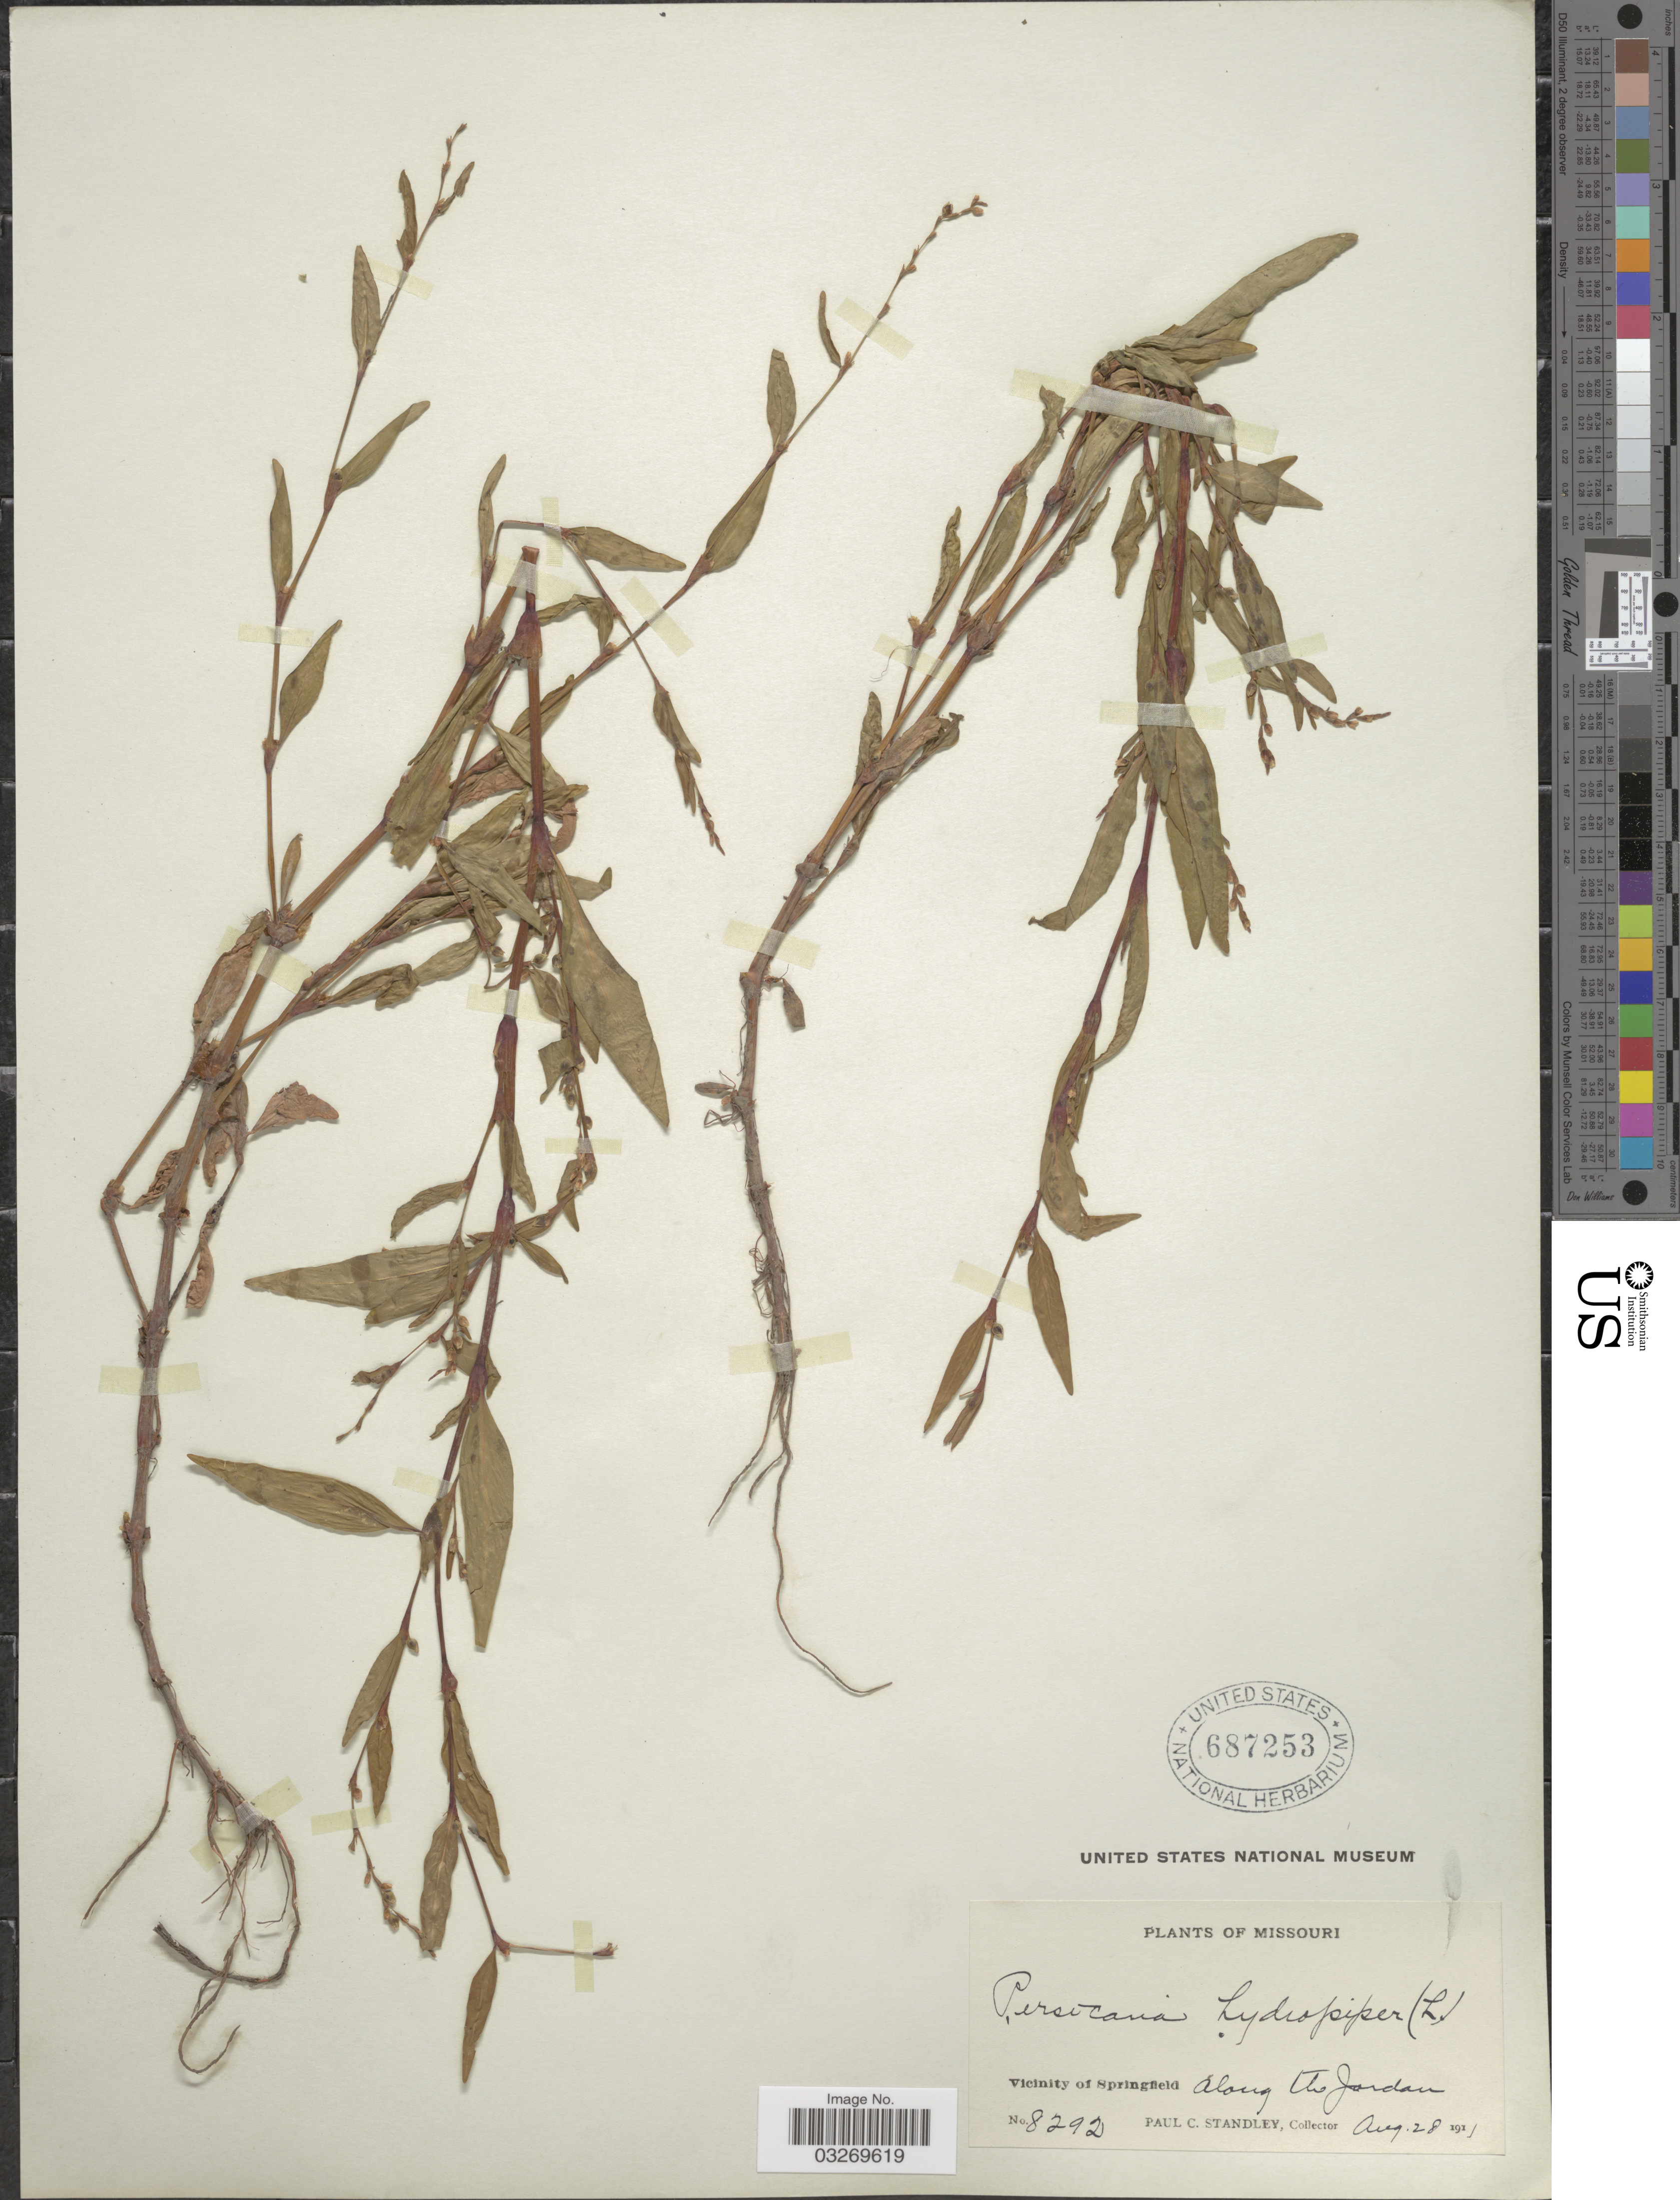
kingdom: Plantae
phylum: Tracheophyta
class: Magnoliopsida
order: Caryophyllales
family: Polygonaceae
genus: Persicaria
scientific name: Persicaria hydropiper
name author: (L.) Delarbre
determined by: Atha, D. E.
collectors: P. C. Standley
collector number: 8292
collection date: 1911-08-28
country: United States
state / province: Missouri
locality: Vicinity of Springfield, Along the Jordan.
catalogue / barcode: US 687253